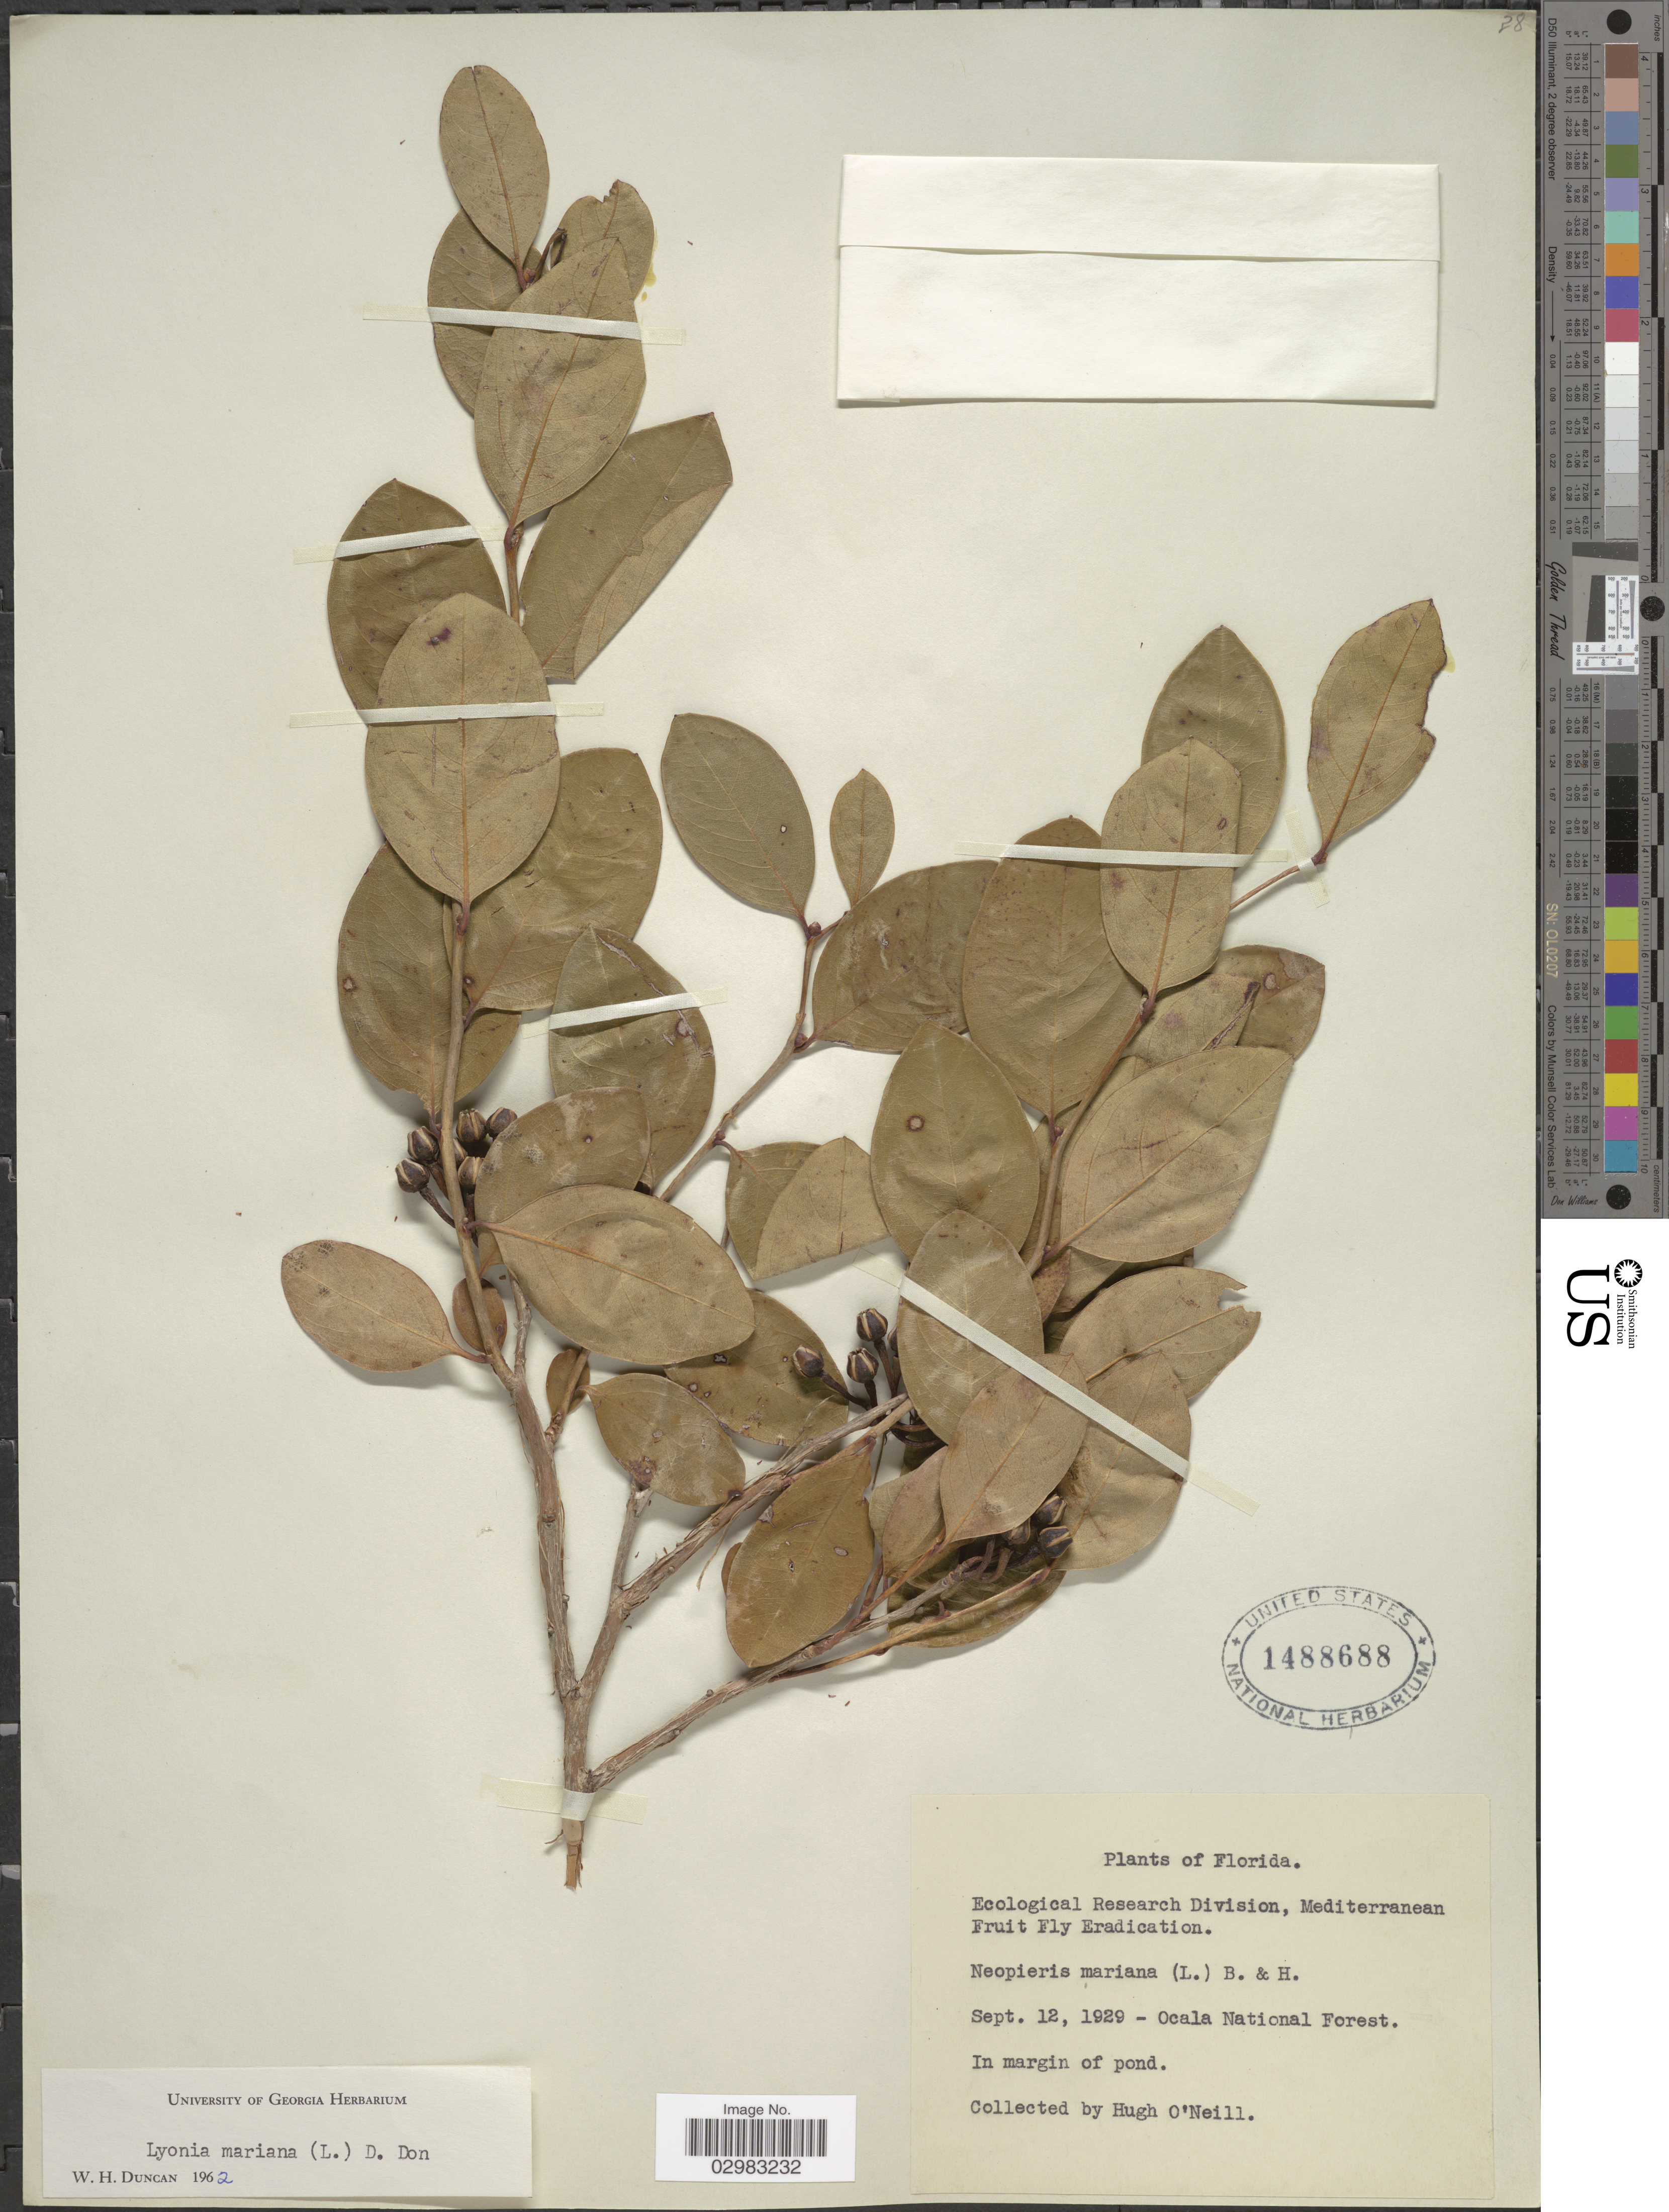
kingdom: Plantae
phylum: Tracheophyta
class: Magnoliopsida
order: Ericales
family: Ericaceae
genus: Lyonia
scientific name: Lyonia mariana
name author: (L.) D. Don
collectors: H. O'Neill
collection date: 1929-09-12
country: United States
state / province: Florida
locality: Ocala National Forest.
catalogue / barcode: US 1488688